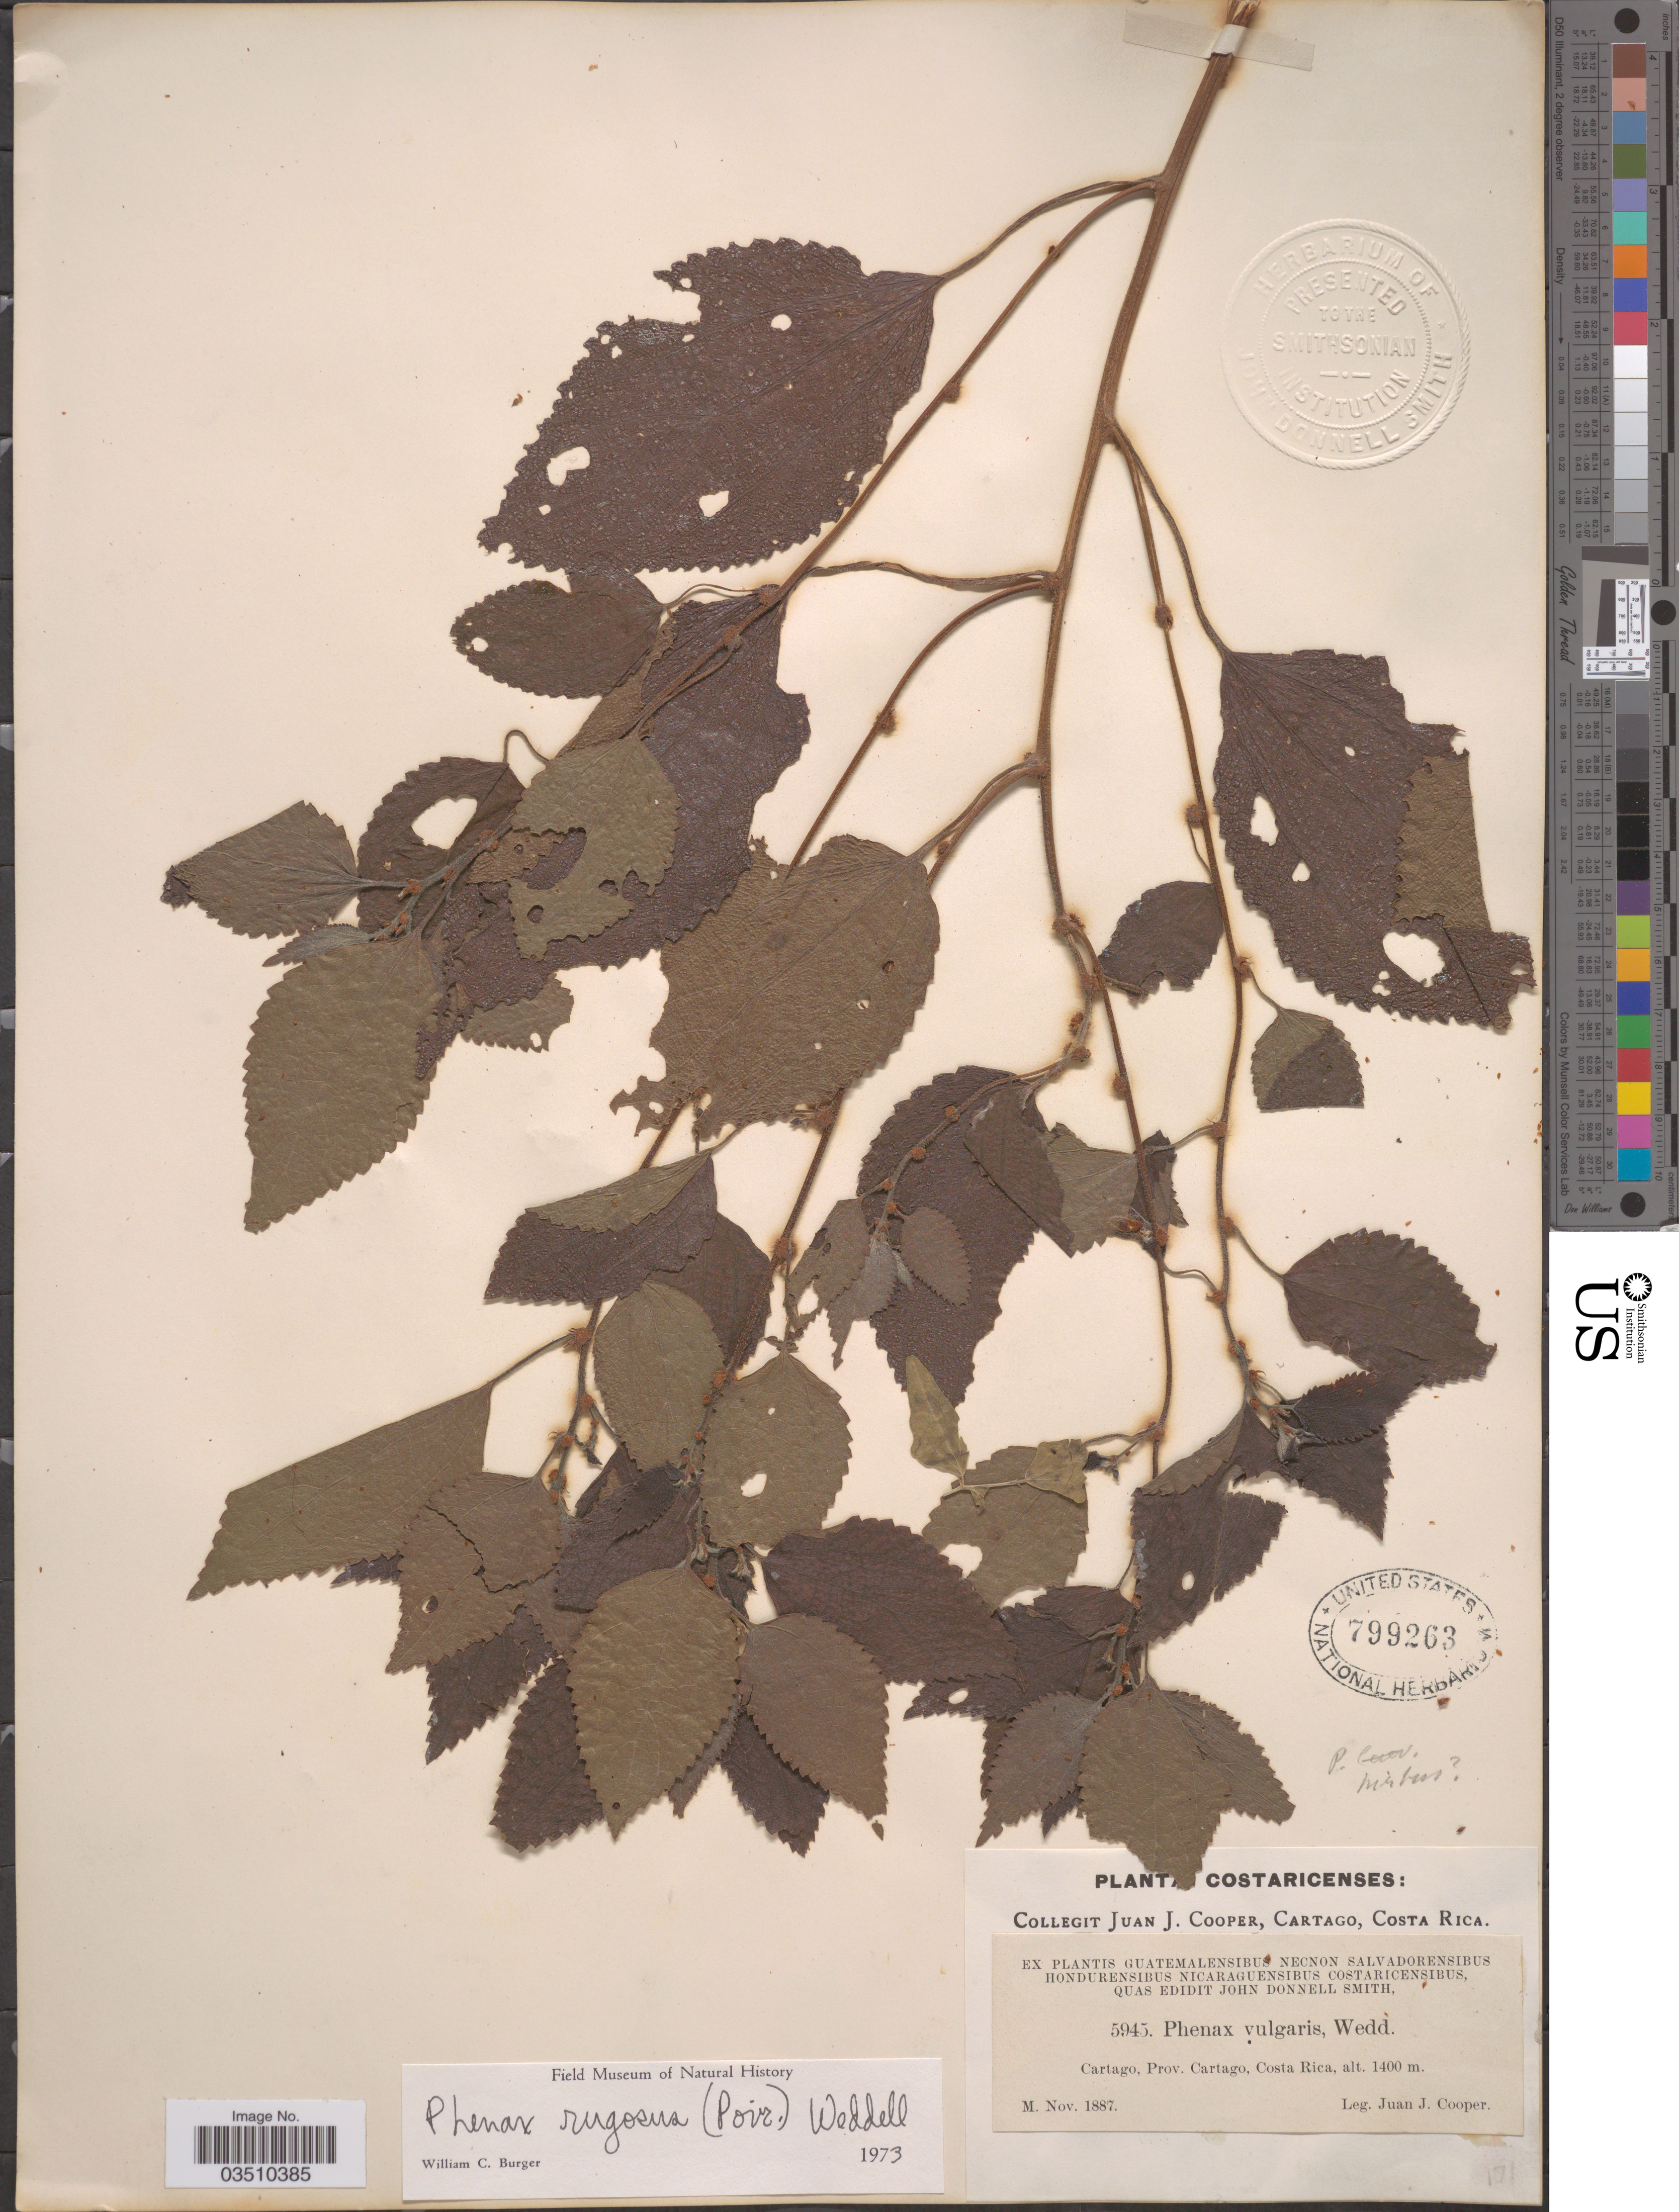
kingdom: Plantae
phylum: Tracheophyta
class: Magnoliopsida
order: Rosales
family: Urticaceae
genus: Phenax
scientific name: Phenax rugosus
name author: (Poir.) Wedd.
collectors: J. J. Cooper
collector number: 5945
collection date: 1887-11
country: Costa Rica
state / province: Cartago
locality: Cartago.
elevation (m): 1400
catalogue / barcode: US 799263